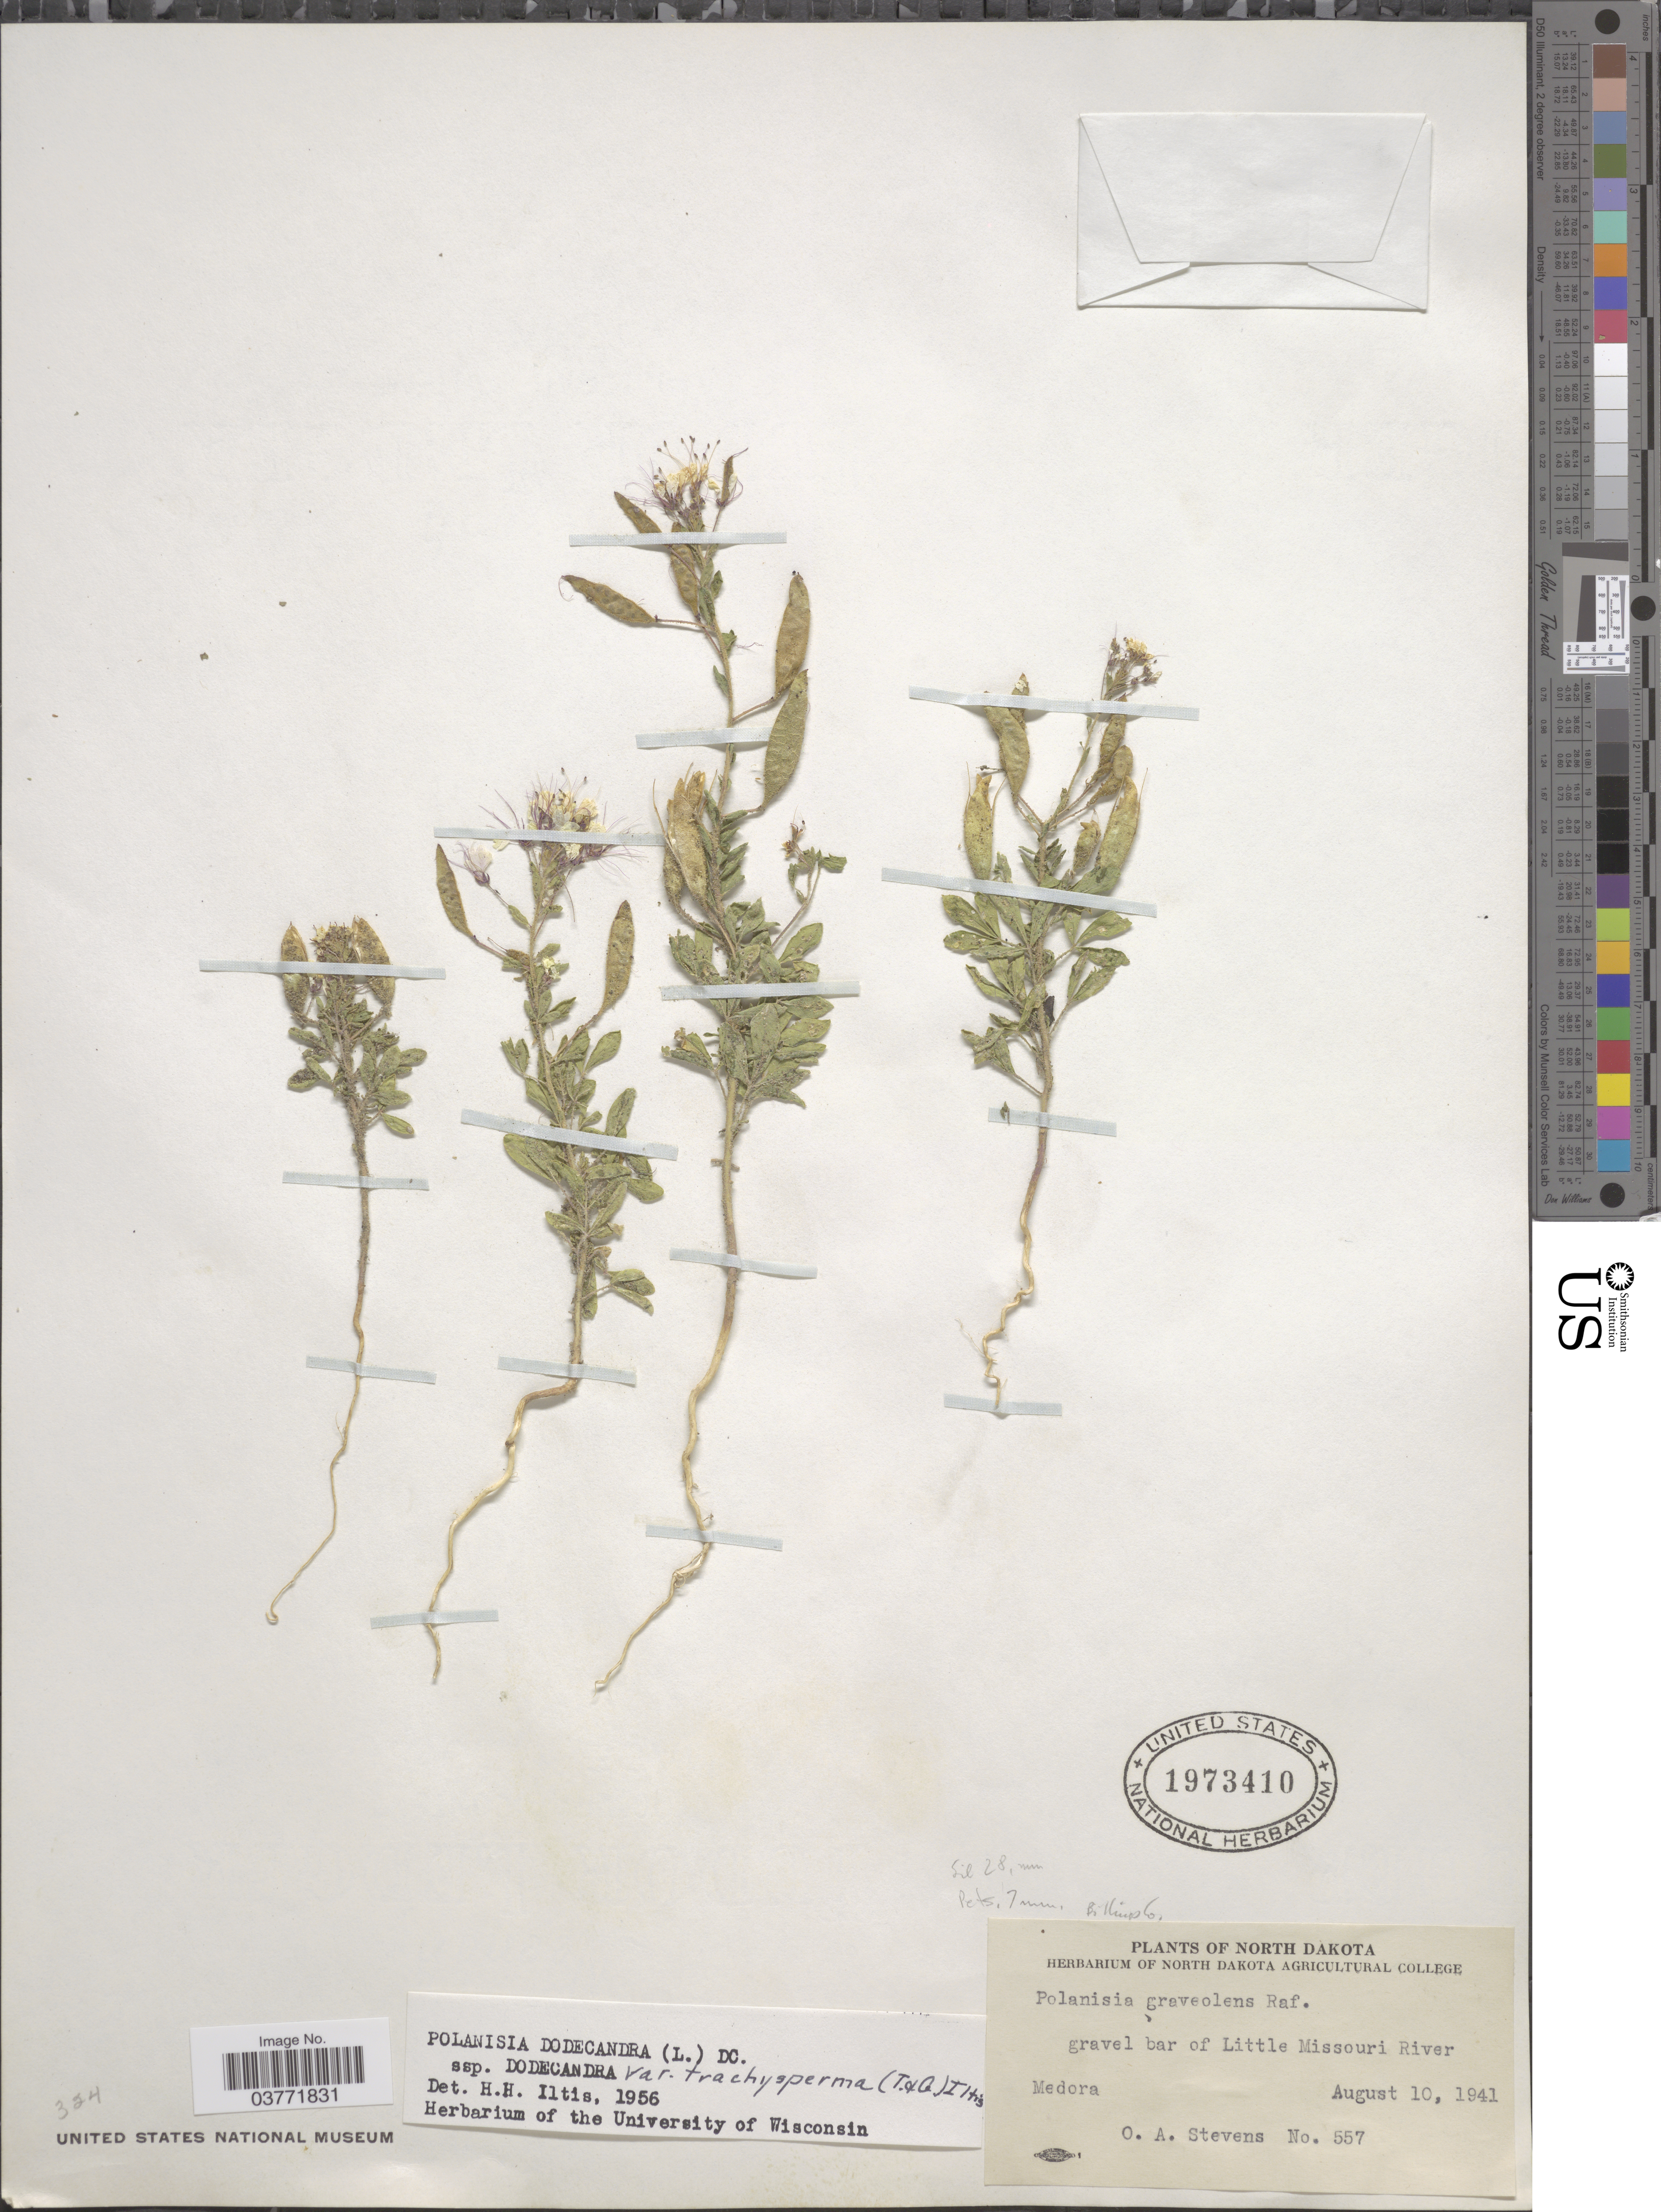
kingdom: Plantae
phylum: Tracheophyta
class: Magnoliopsida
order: Brassicales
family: Cleomaceae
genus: Polanisia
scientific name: Polanisia trachysperma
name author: Torr. & A. Gray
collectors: O. A. Stevens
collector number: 557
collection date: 1941-08-10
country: United States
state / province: North Dakota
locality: Gravel bar of Little Missouri River. Medora. Billings Co.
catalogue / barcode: US 1973410